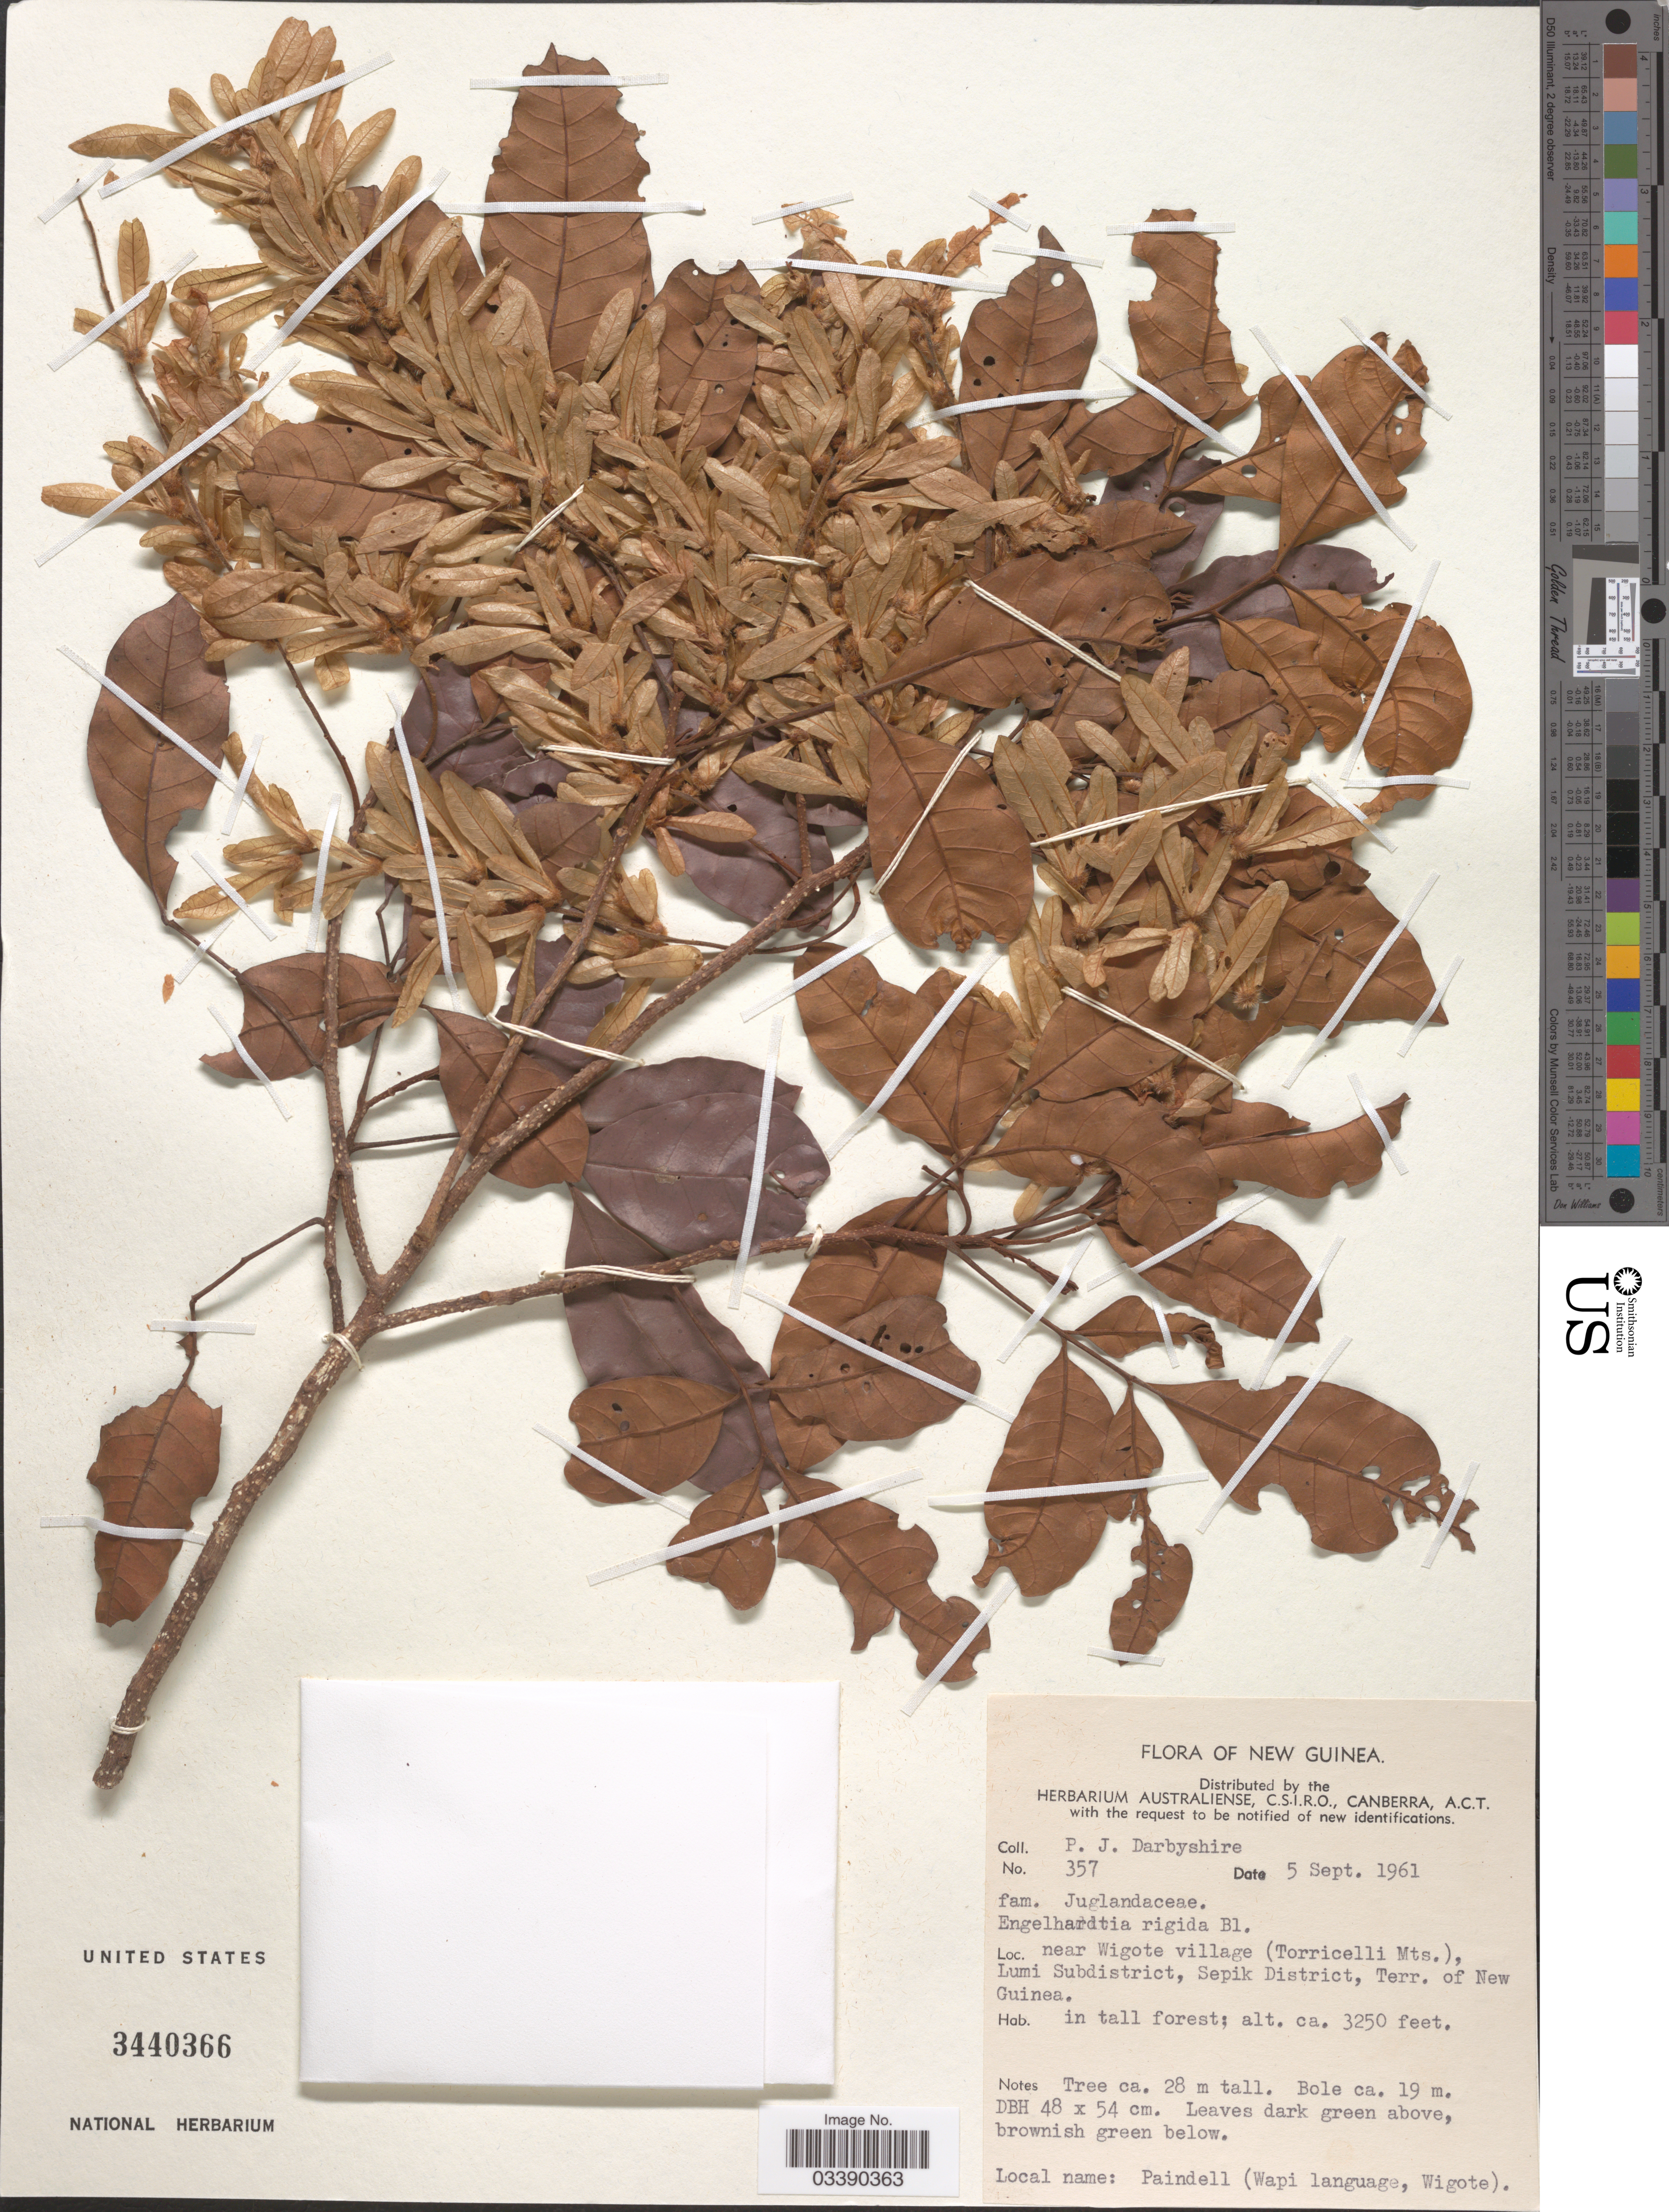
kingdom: Plantae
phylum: Tracheophyta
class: Magnoliopsida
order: Fagales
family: Juglandaceae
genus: Engelhardia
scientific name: Engelhardia rigida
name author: Blume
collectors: P. Darbyshire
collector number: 357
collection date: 1961-09-05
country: Papua New Guinea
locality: New Guinea. Near Wigote village (Torricelli Mts.), Lumi Subdistrict, Sepik District, Terr. of New Guinea.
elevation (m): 991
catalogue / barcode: US 3440366